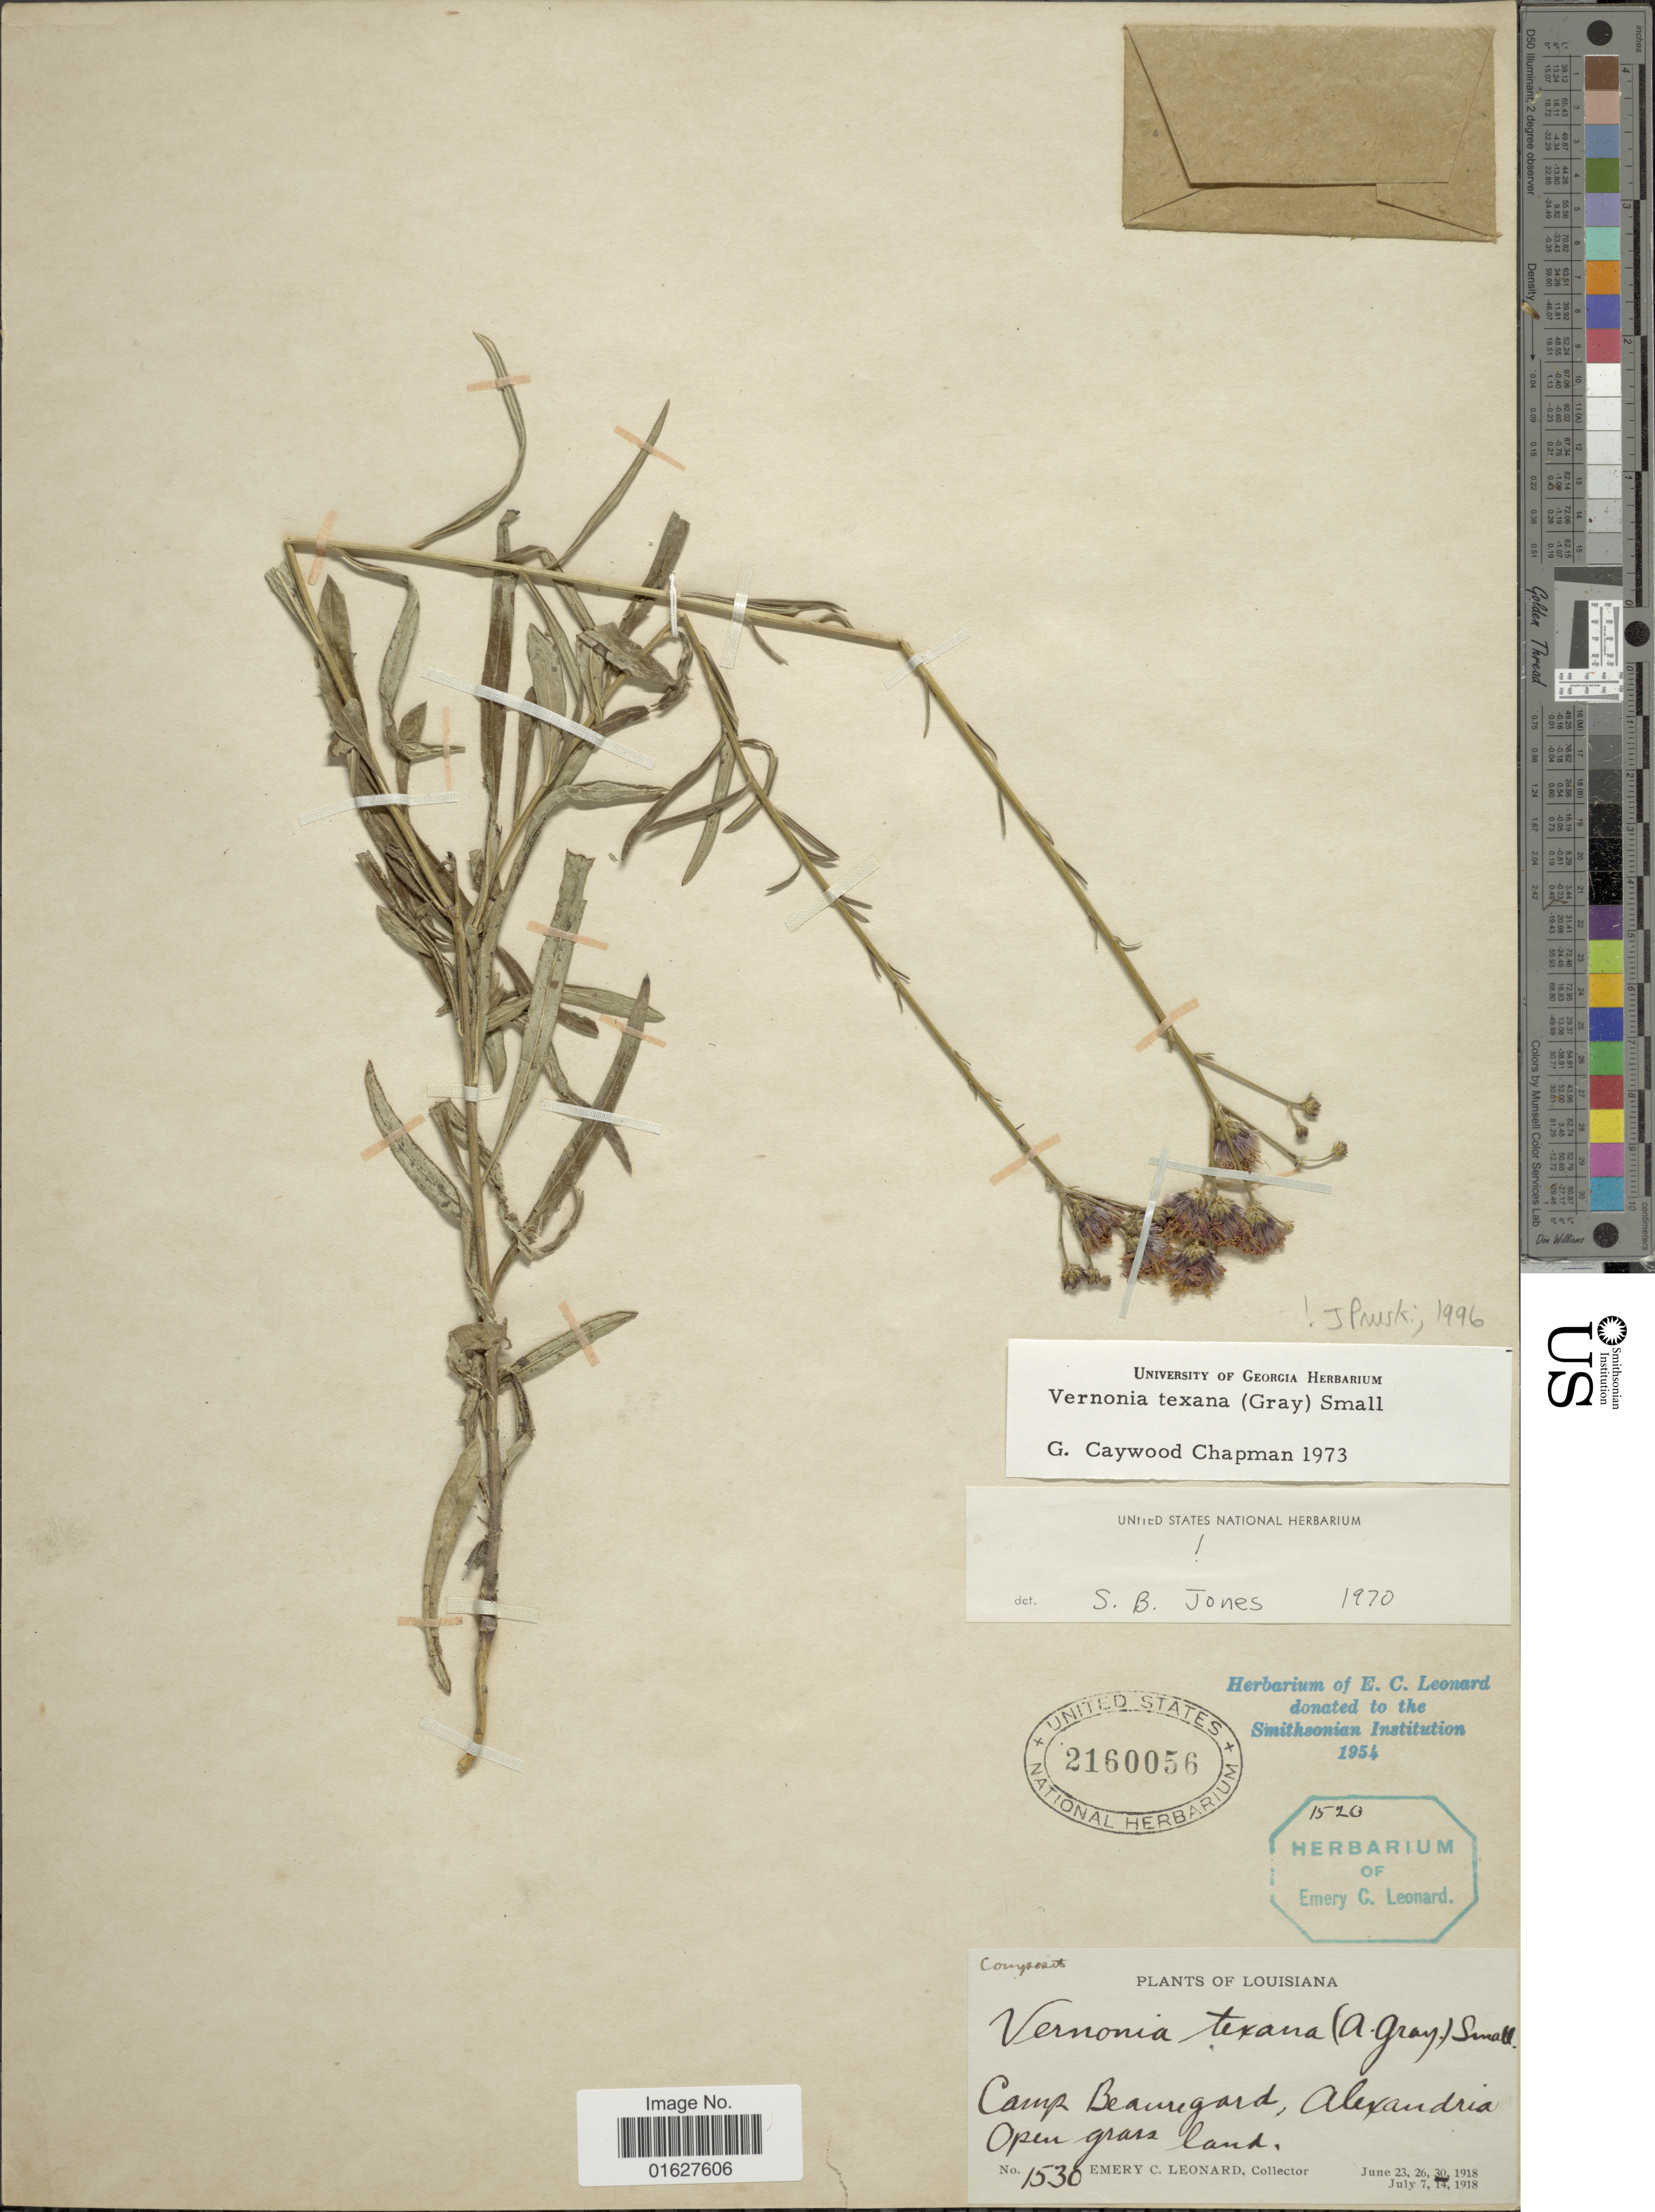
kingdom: Plantae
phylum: Tracheophyta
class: Magnoliopsida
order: Asterales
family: Asteraceae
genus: Vernonia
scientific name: Vernonia texana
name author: (A. Gray) Small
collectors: E. C. Leonard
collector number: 1530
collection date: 1918-06-30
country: United States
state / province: Louisiana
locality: Louisiana. Camp Beauregard, Alexandria. Open grass land.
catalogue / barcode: US 2160056